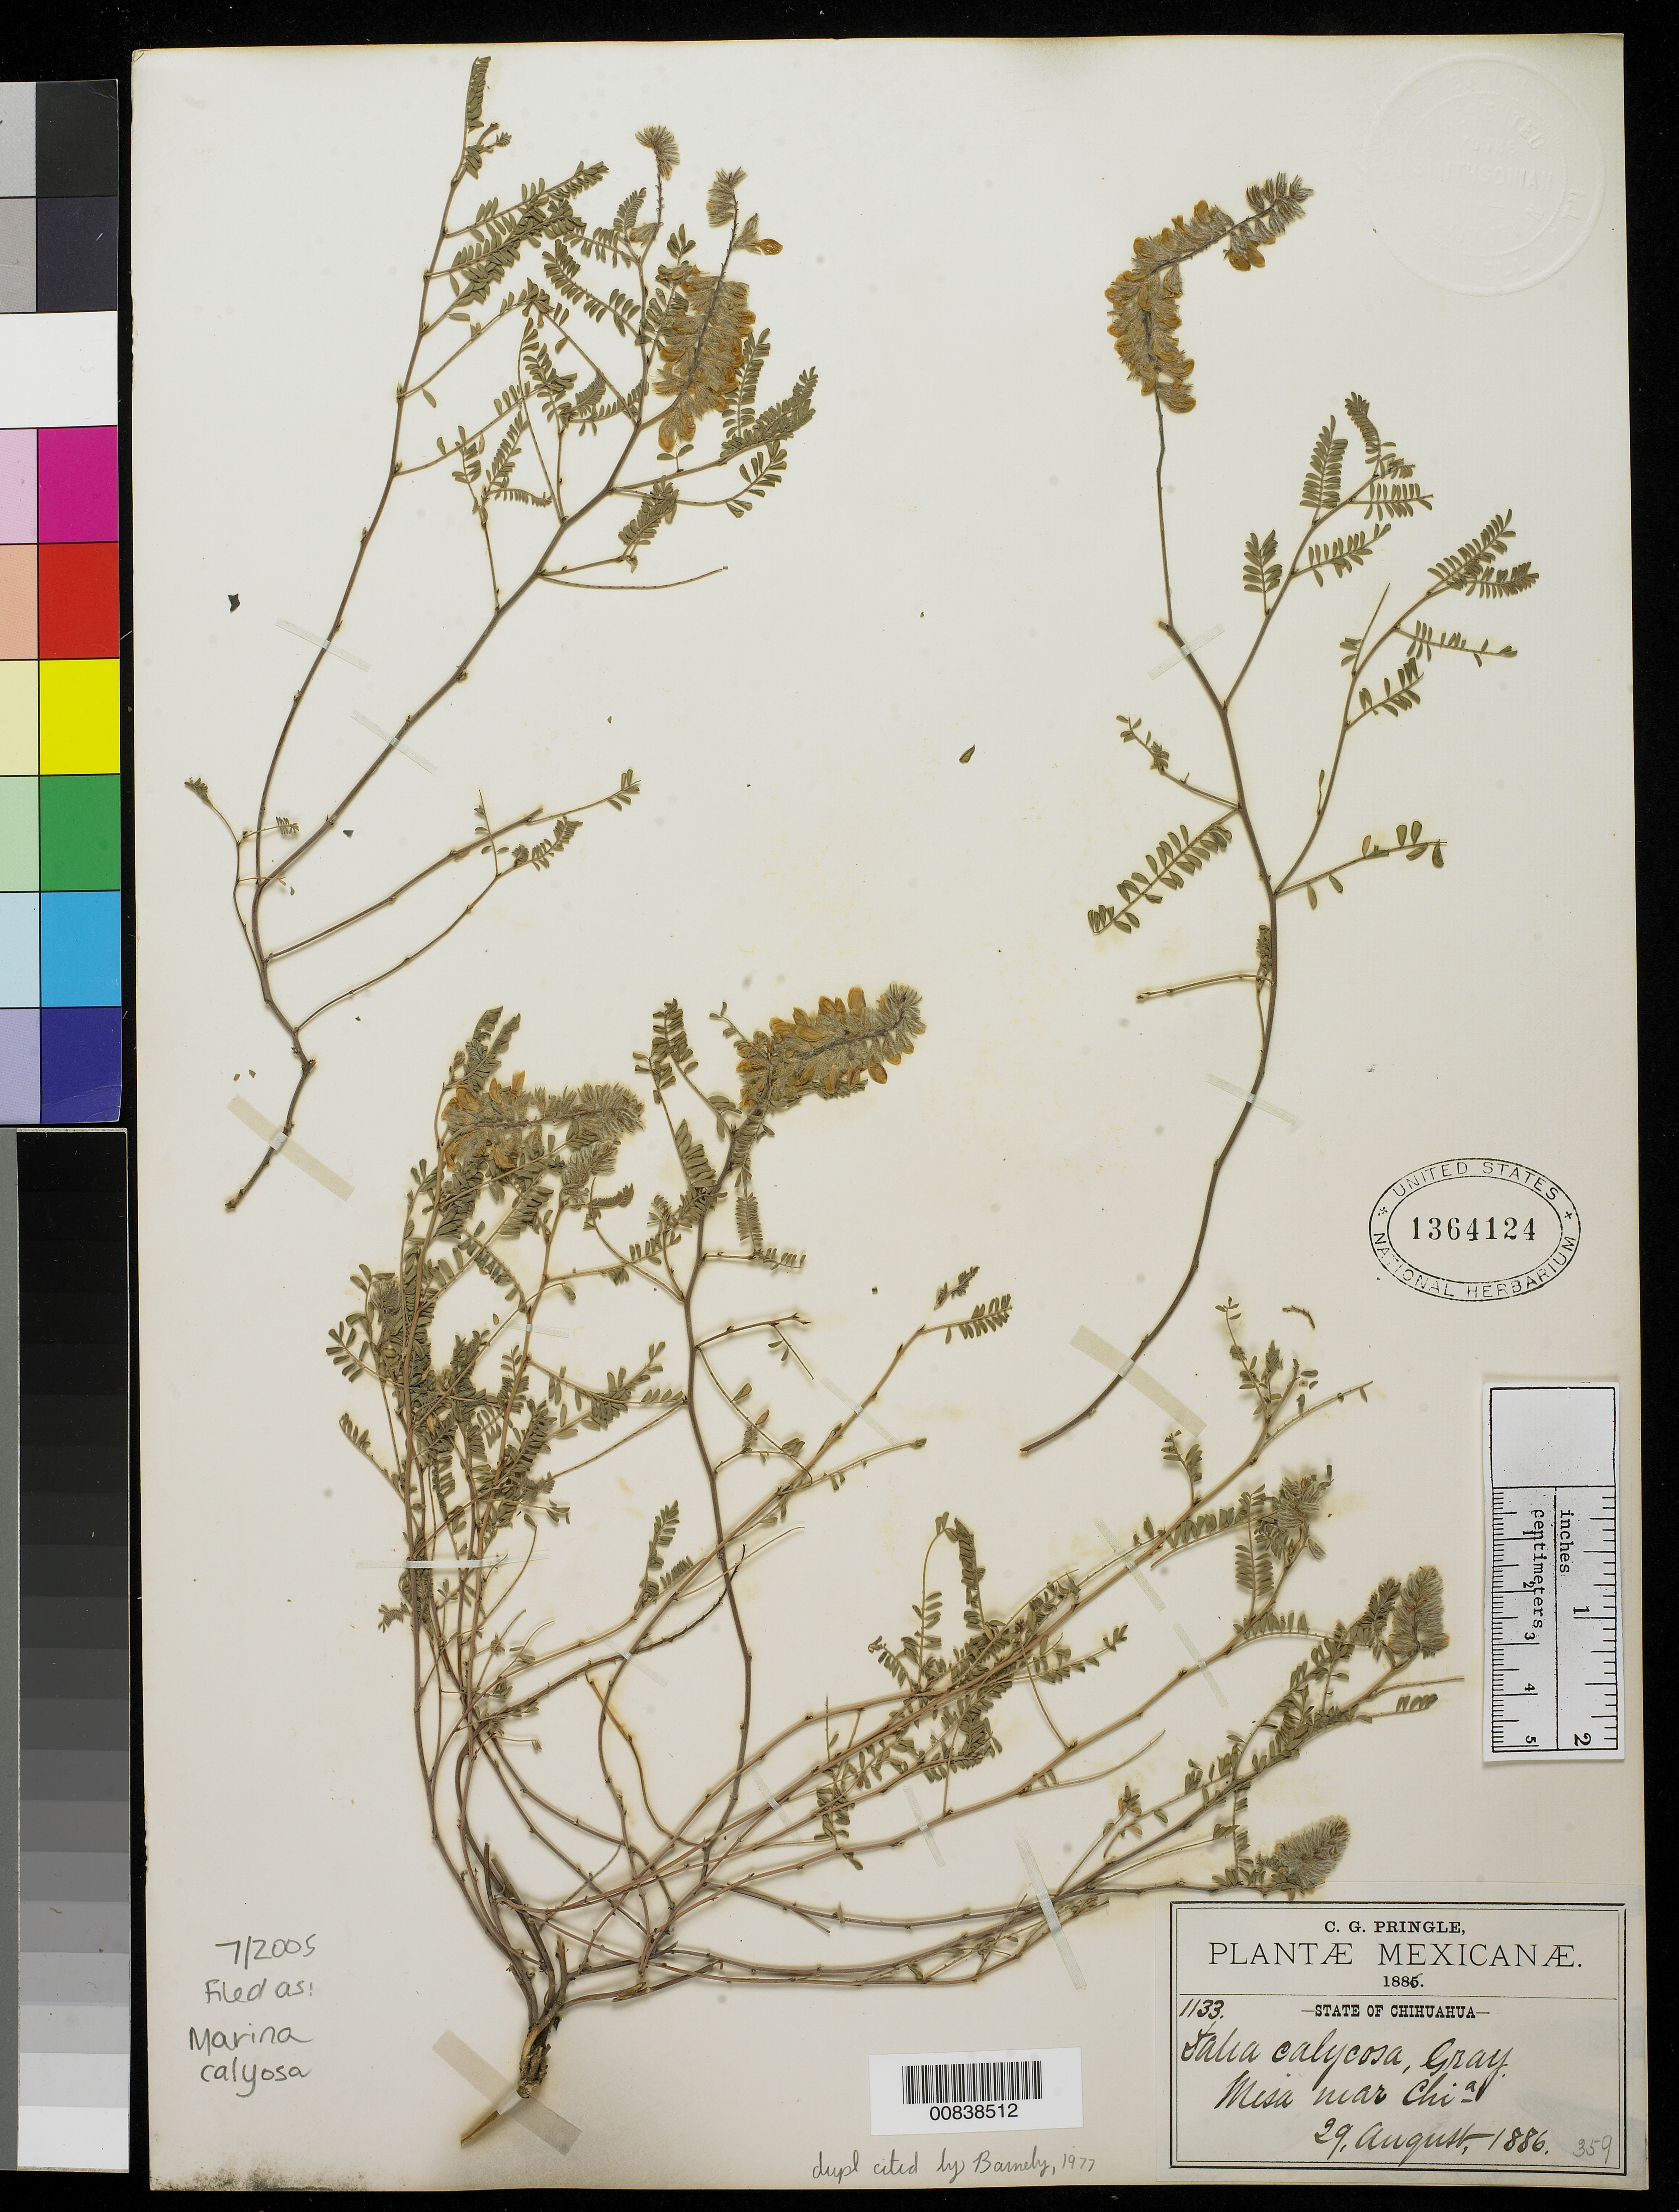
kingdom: Plantae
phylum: Tracheophyta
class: Magnoliopsida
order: Fabales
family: Fabaceae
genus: Marina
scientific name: Marina calycosa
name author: (A. Gray) Barneby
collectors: C. G. Pringle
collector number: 1133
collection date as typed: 29 Aug 1886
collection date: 1886-08-29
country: Mexico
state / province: Chihuahua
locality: Misa near Chihuahua.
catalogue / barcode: US 1364124